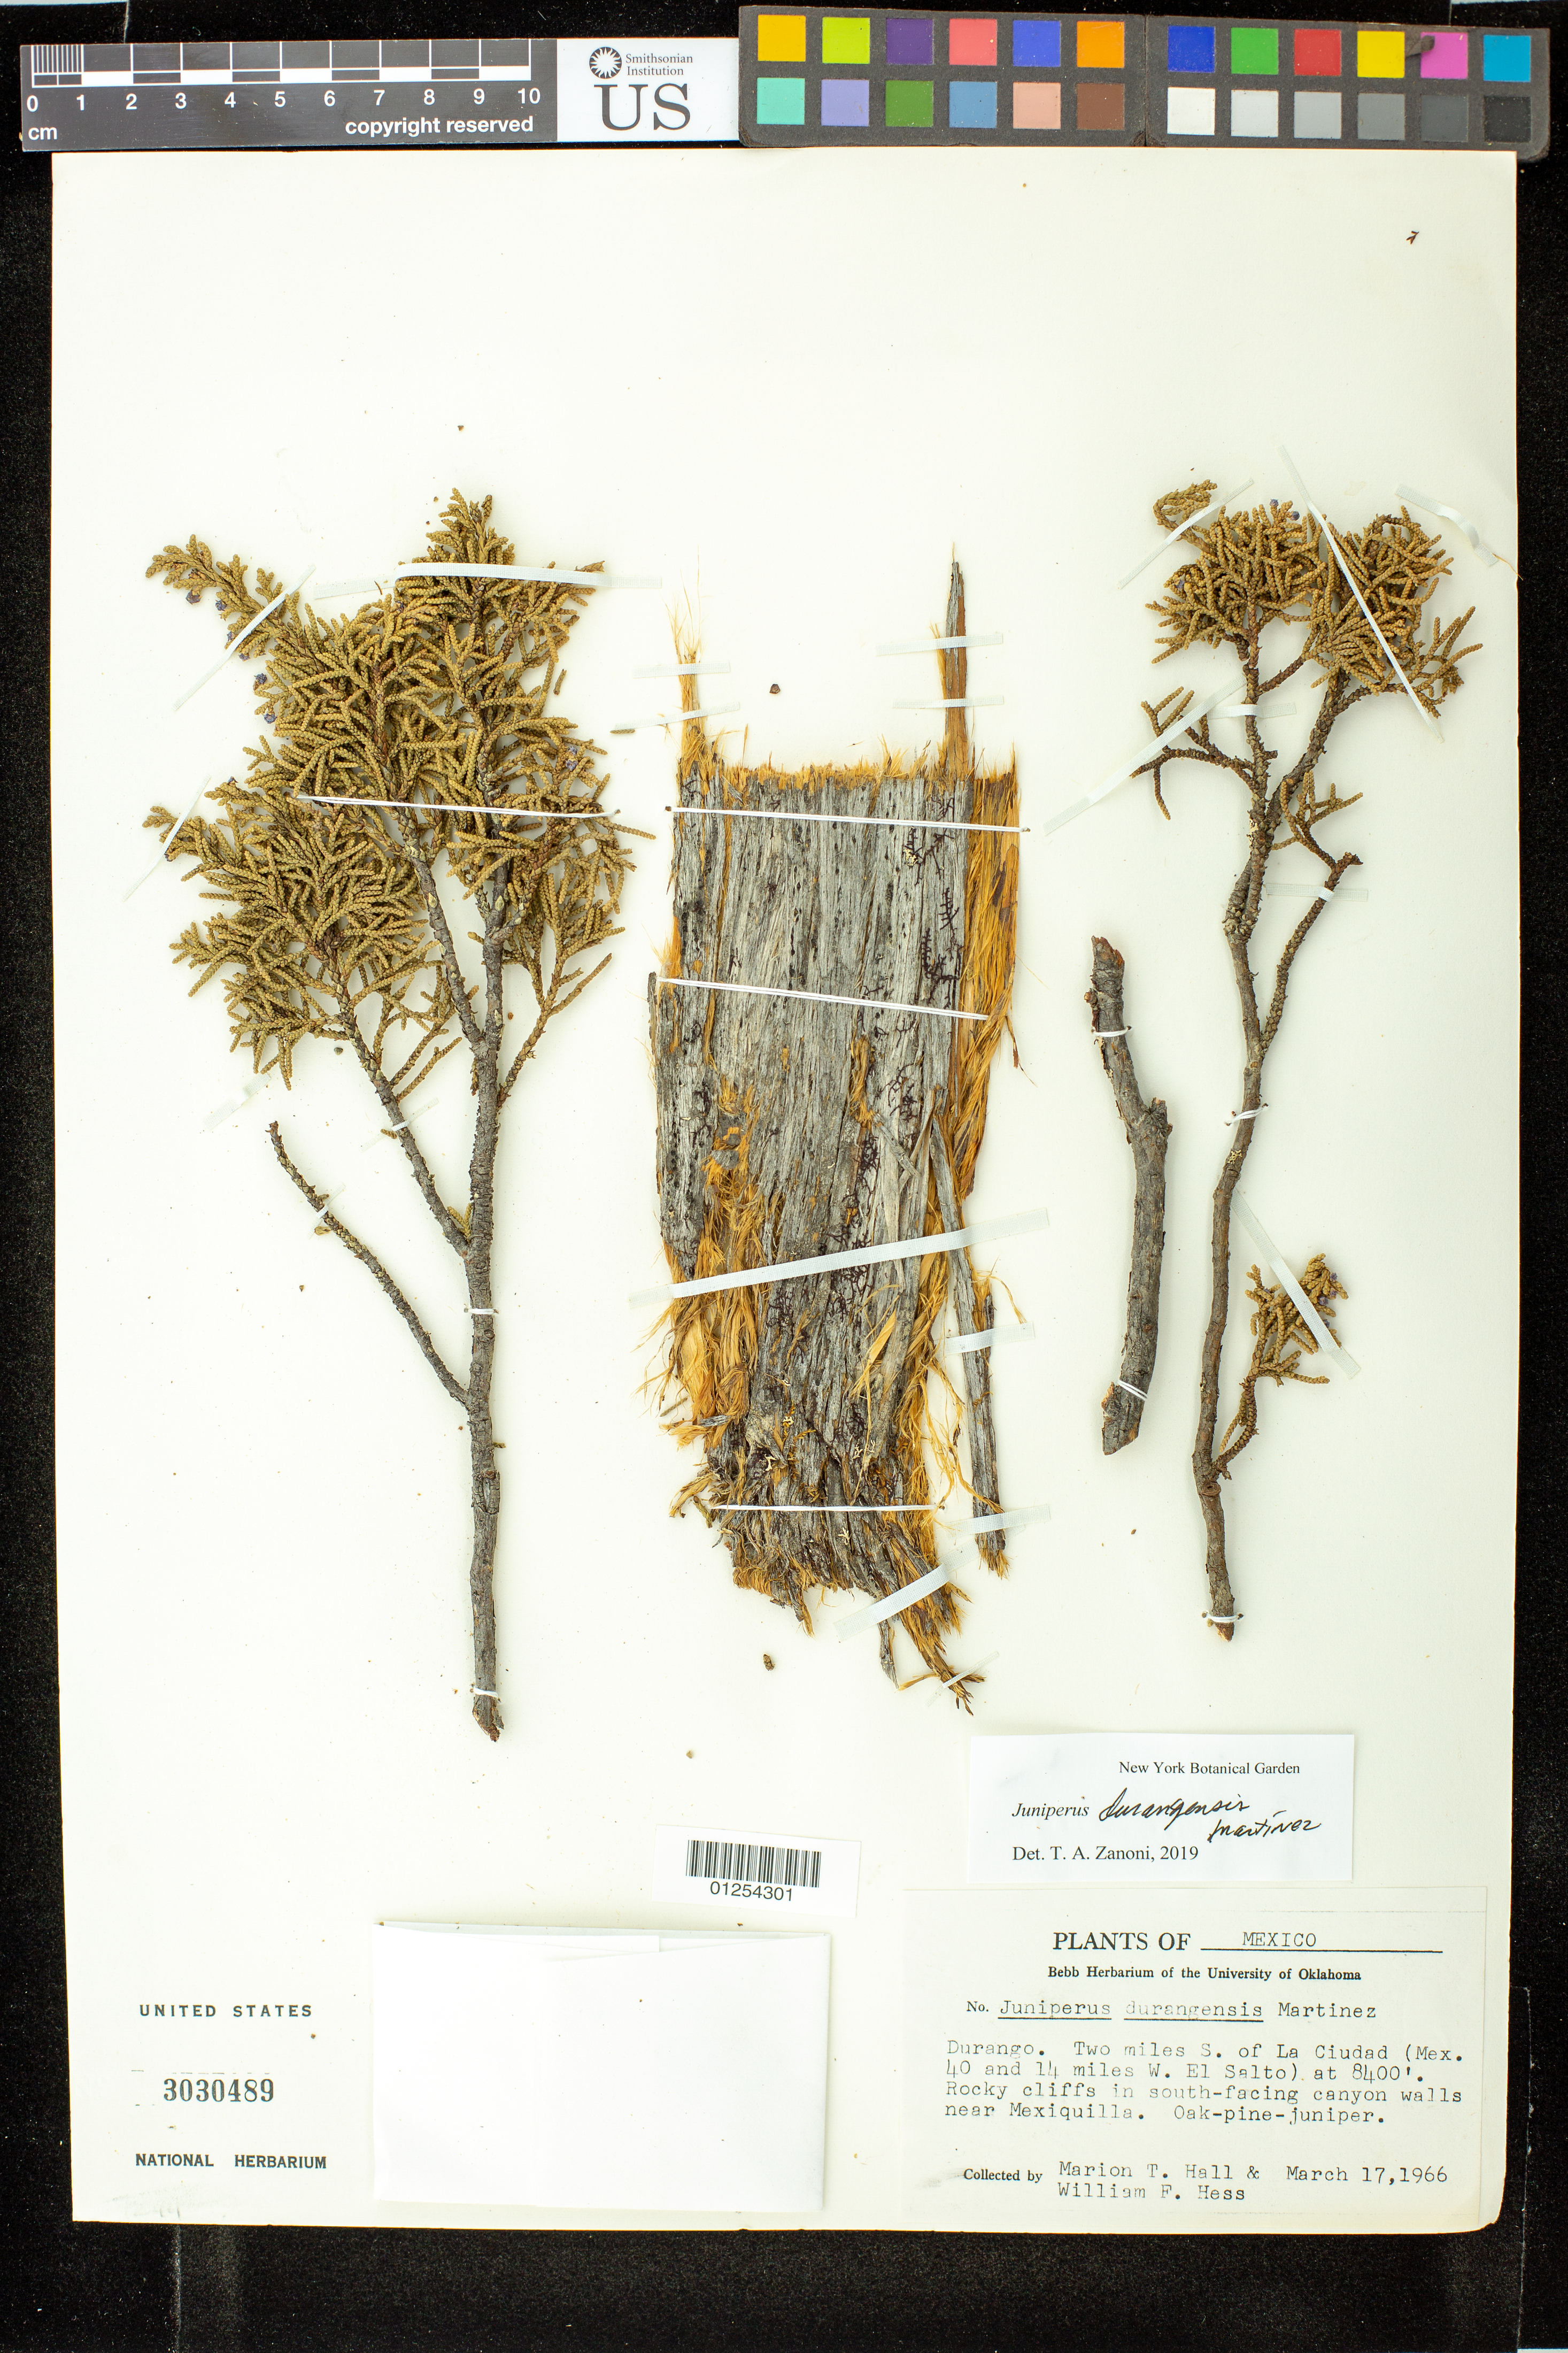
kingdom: Plantae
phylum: Tracheophyta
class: Pinopsida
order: Pinales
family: Cupressaceae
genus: Juniperus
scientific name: Juniperus durangensis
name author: Martínez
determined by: Zanoni, T. A., (NY), New York Botanical Garden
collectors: M. T. Hall & W. Hess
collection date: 1966-03-17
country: Mexico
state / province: Durango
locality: Two miles S. of La Ciudad (mex. 40 and 14 miles W. El Salto) at 8400'.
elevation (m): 2560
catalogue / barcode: US 3030489